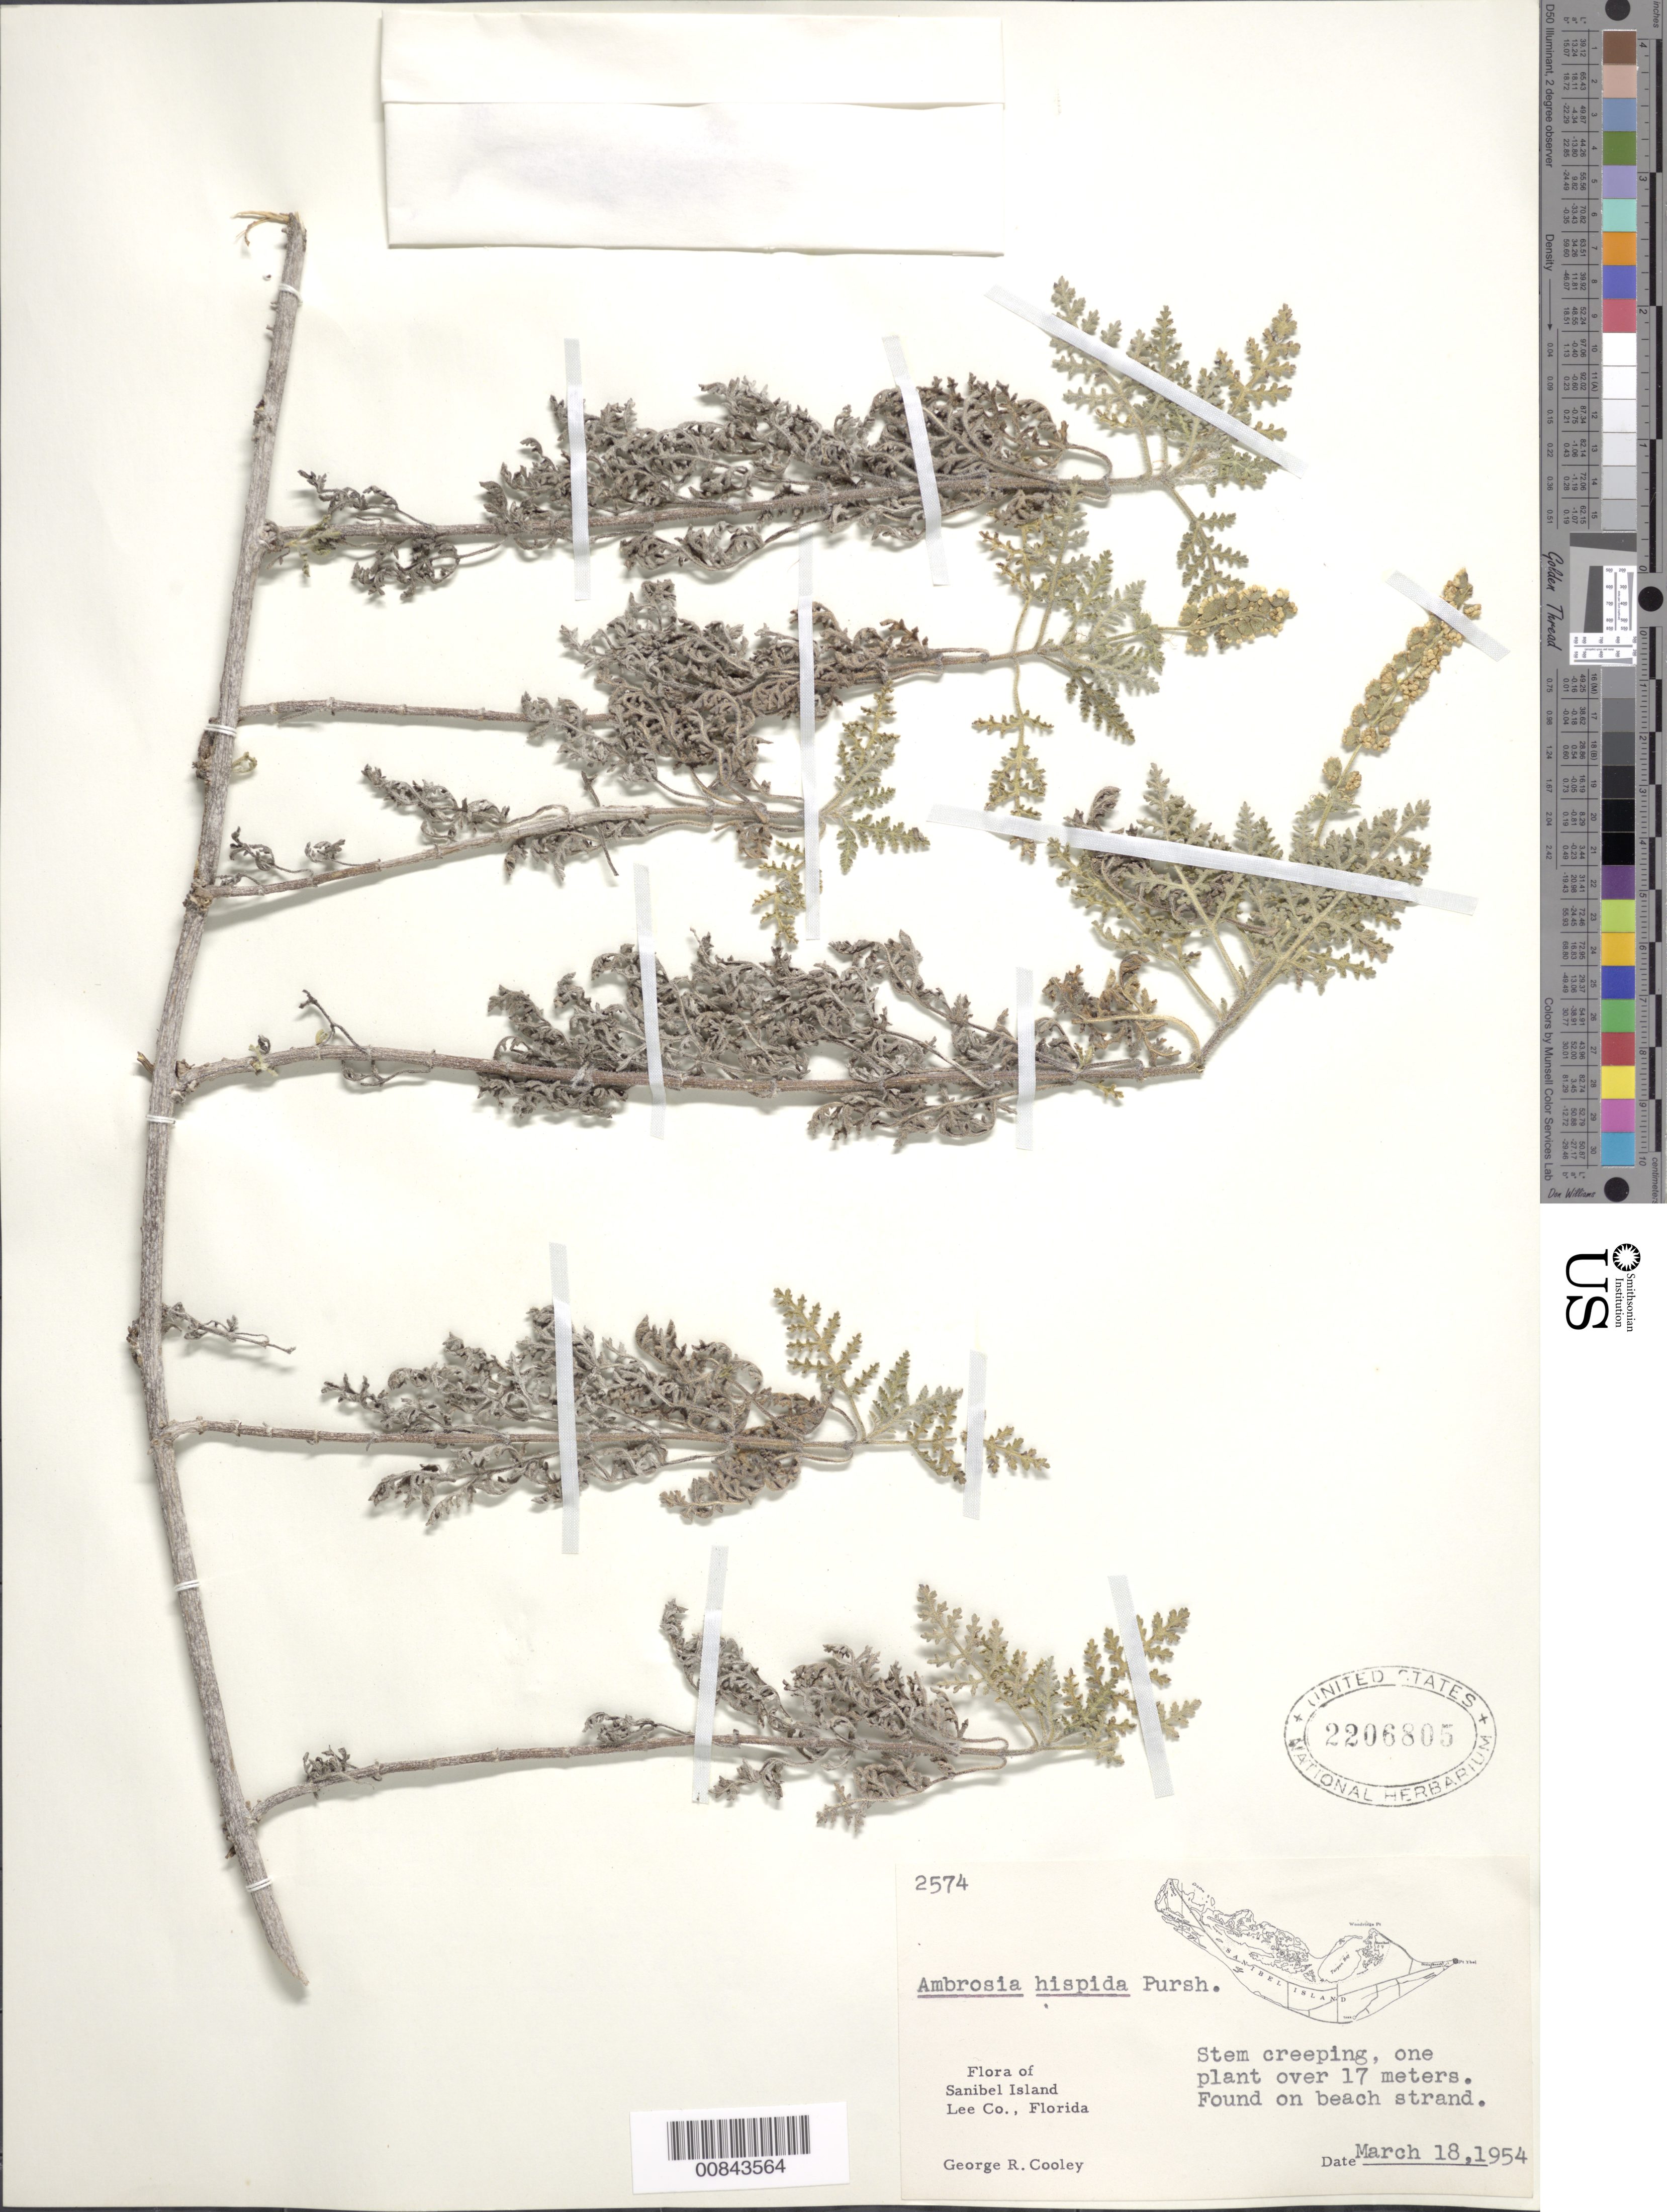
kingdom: Plantae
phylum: Tracheophyta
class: Magnoliopsida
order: Asterales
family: Asteraceae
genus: Ambrosia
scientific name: Ambrosia hispida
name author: Pursh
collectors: G. R. Cooley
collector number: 2574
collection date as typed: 18 Mar 1954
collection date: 1954-03-18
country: United States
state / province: Florida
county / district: Lee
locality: Sanibel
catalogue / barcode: US 2206805